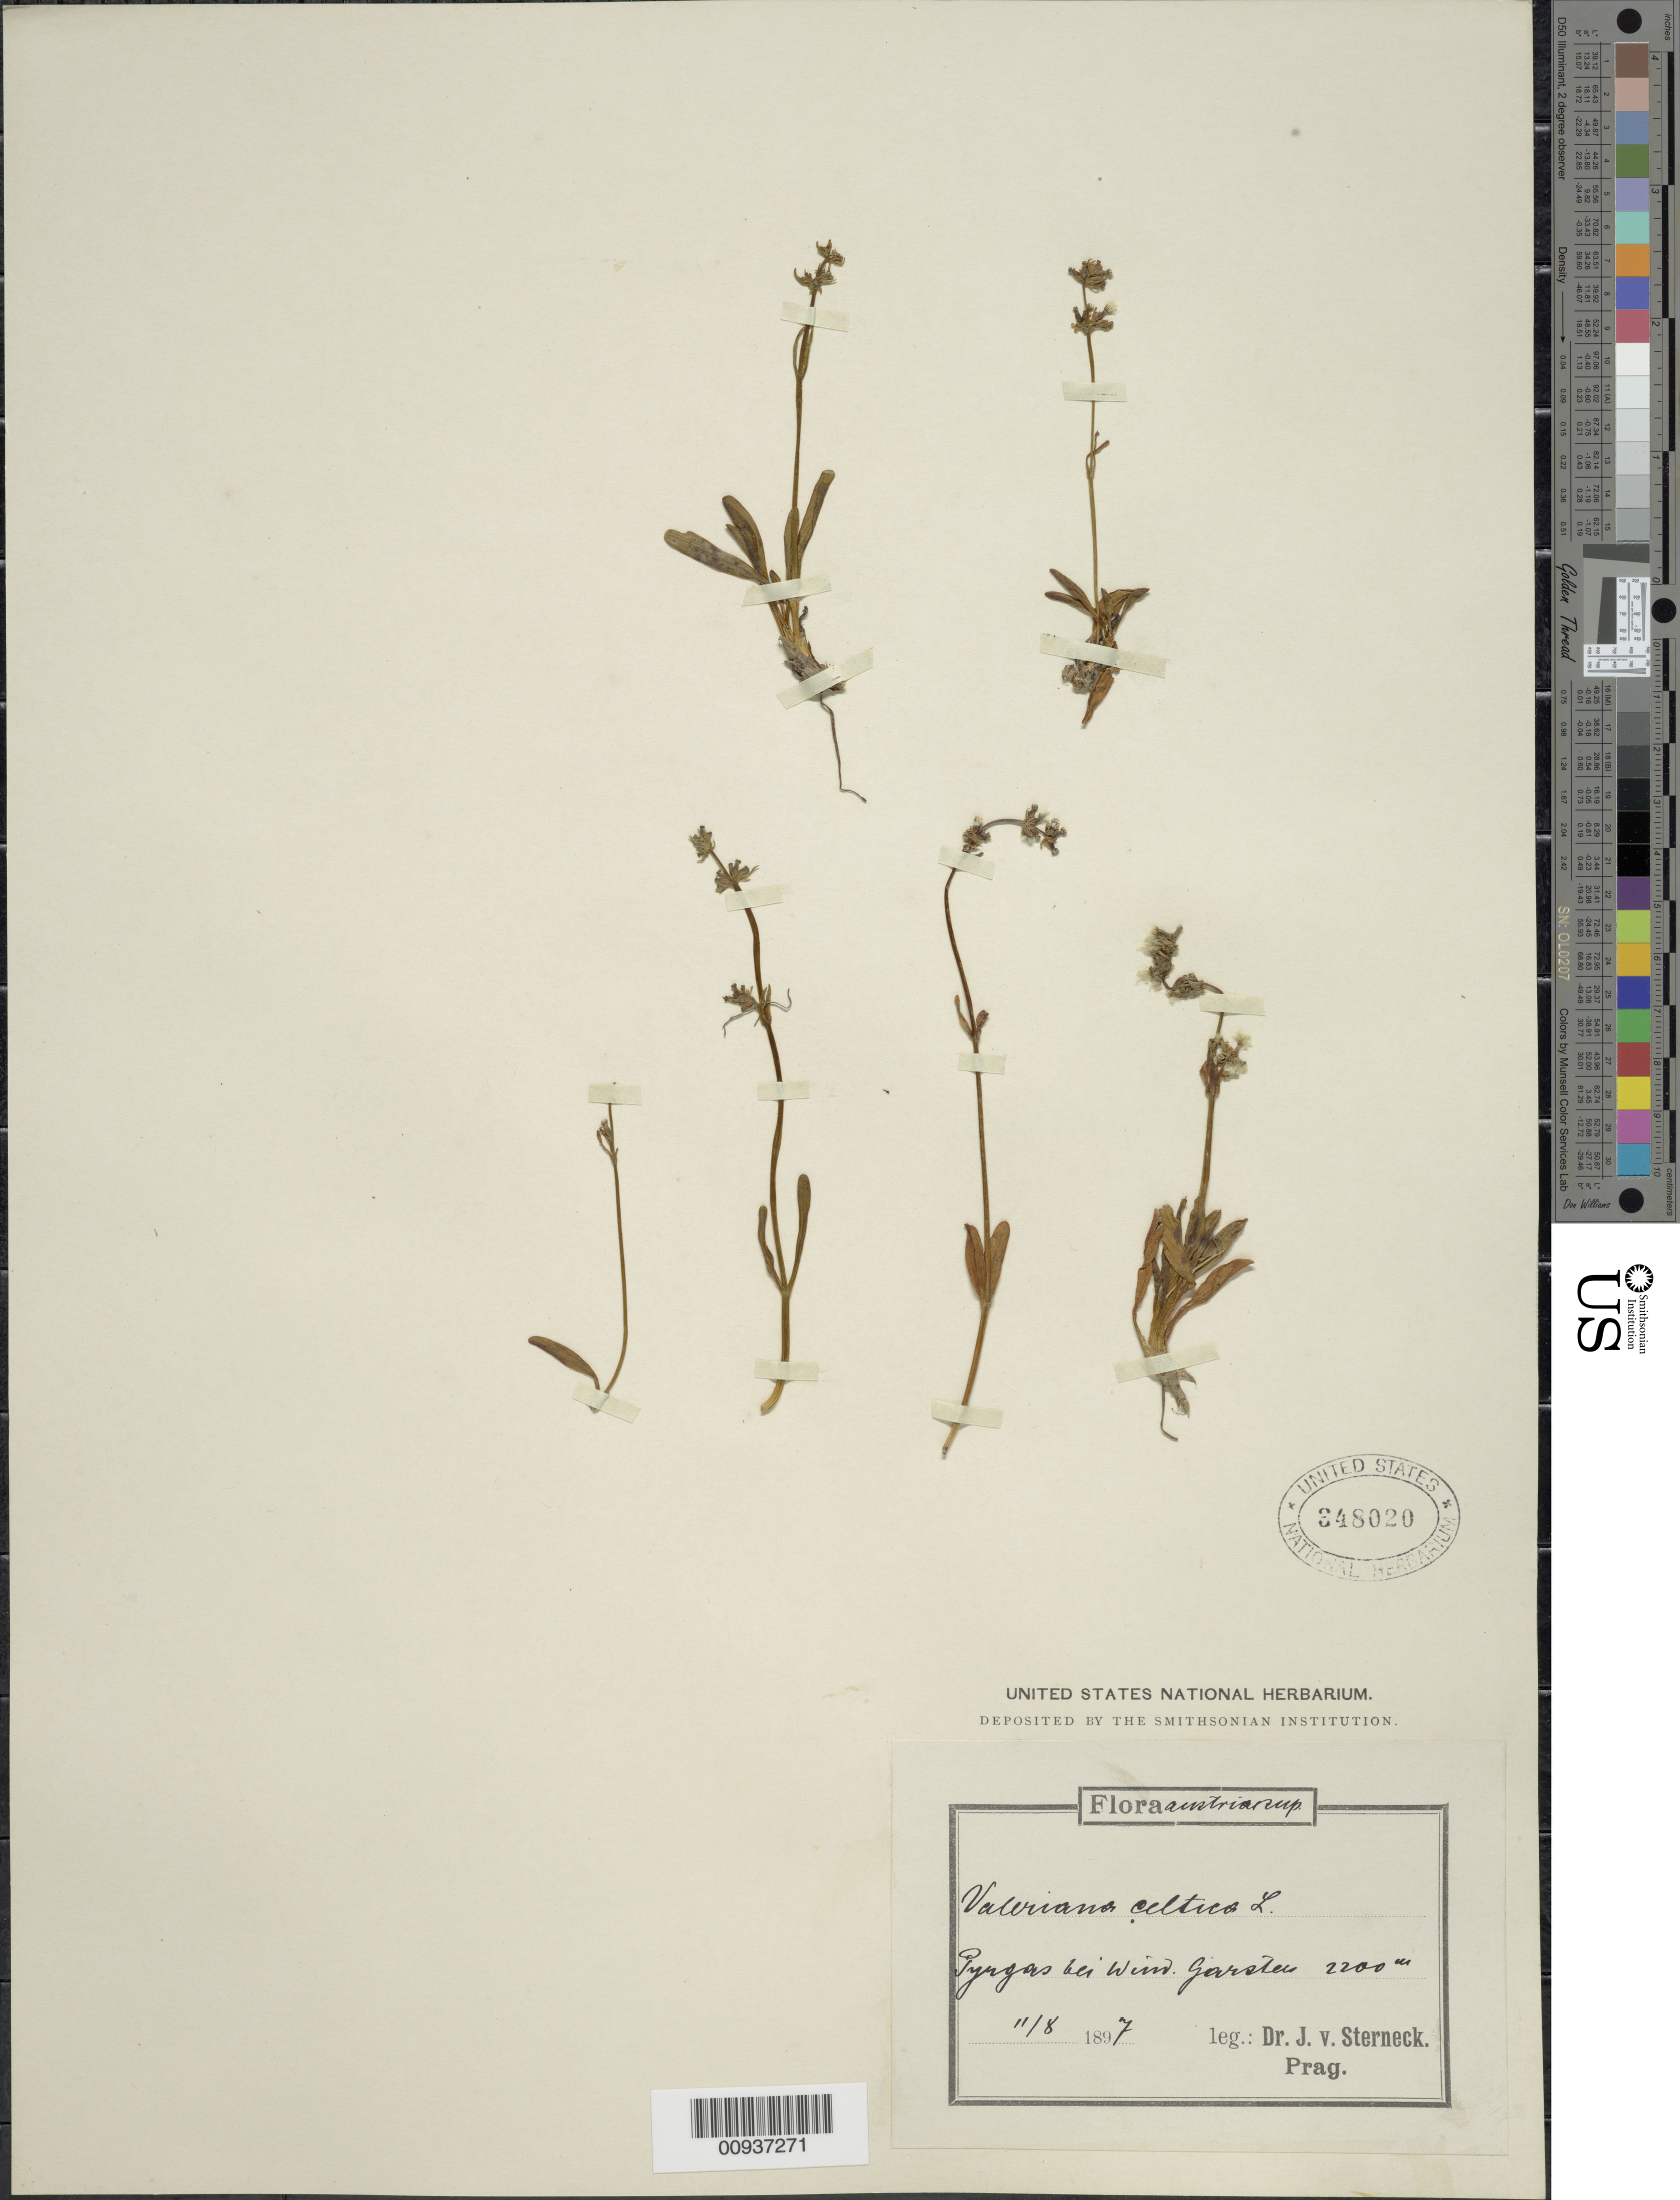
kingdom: Plantae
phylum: Tracheophyta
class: Magnoliopsida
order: Dipsacales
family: Caprifoliaceae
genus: Valeriana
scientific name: Valeriana celtica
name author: L.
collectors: J. von Sterneck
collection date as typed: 01 Aug 1897 or 08 Nov 1897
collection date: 1897-08-01 or 1897-11-08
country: Austria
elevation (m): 2200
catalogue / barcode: US 348020